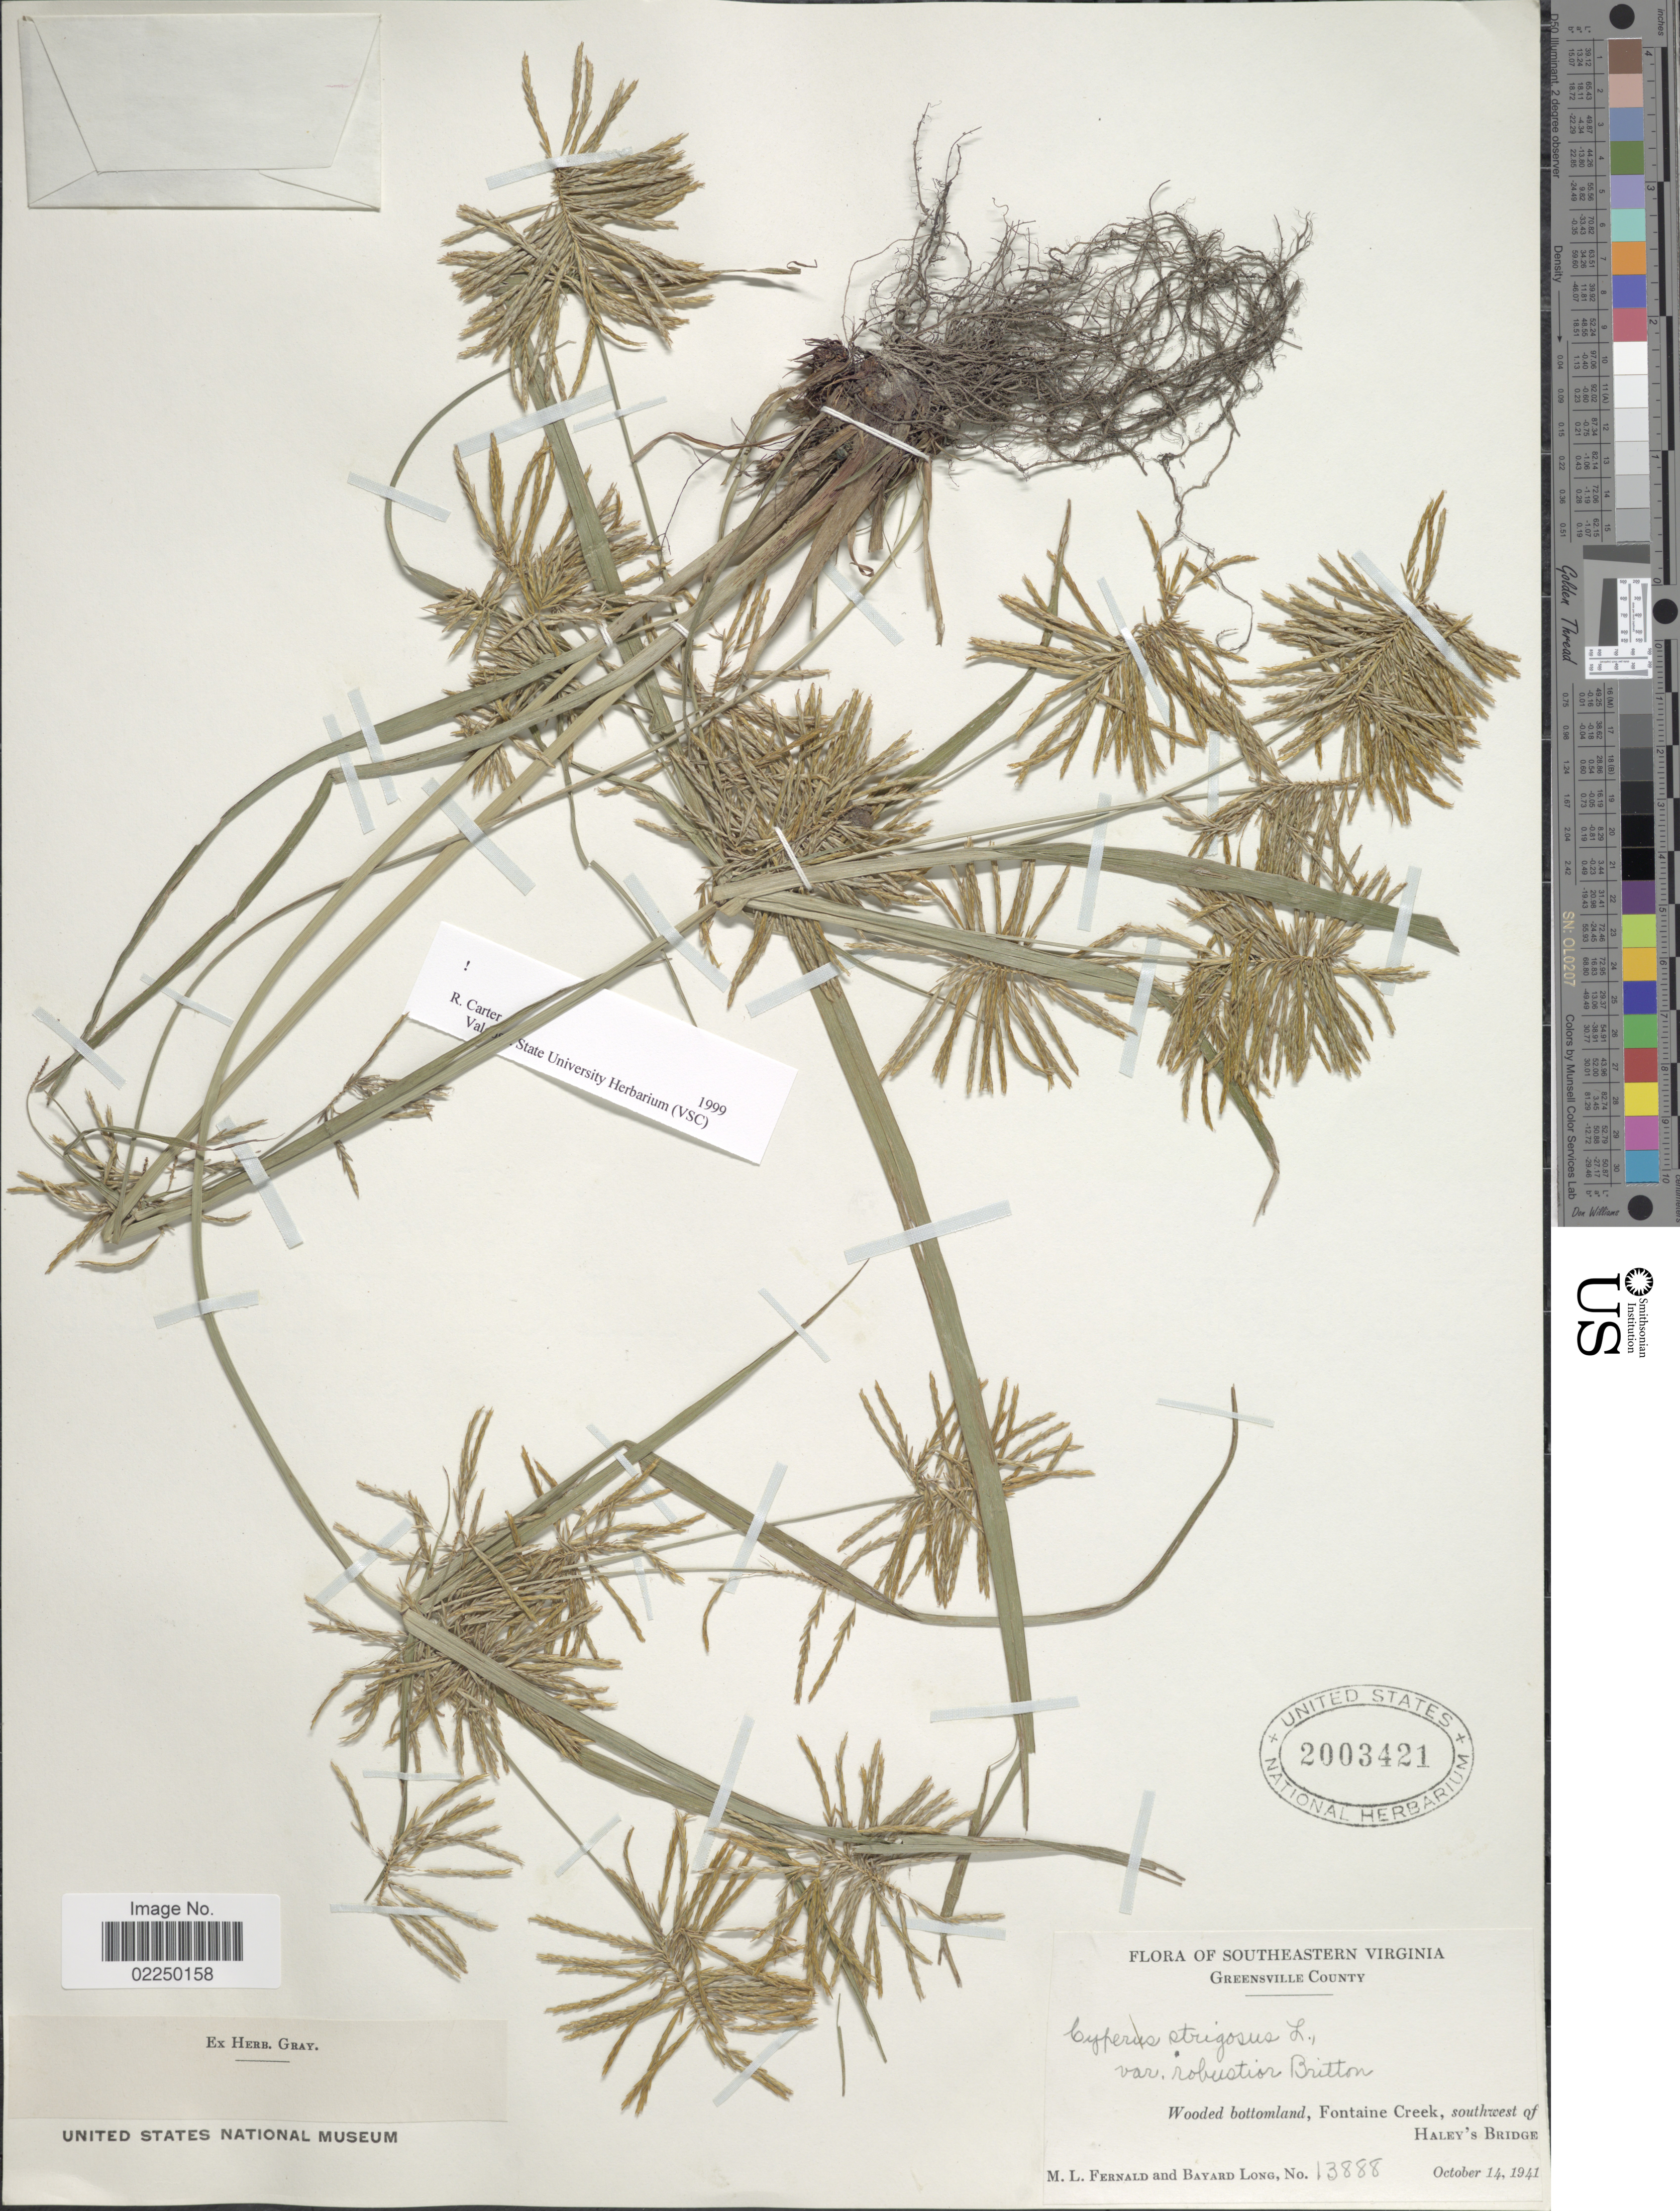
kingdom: Plantae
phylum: Tracheophyta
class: Liliopsida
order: Poales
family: Cyperaceae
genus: Cyperus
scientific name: Cyperus strigosus L.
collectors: M. L. Fernald & B. Long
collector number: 13888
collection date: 1941-10-14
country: United States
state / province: Virginia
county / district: Greensville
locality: Southeastern Virginia, Greensville County, Wooded bottomland, Fontaine Creek, southwest of Haley's Bridge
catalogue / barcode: US 2003421